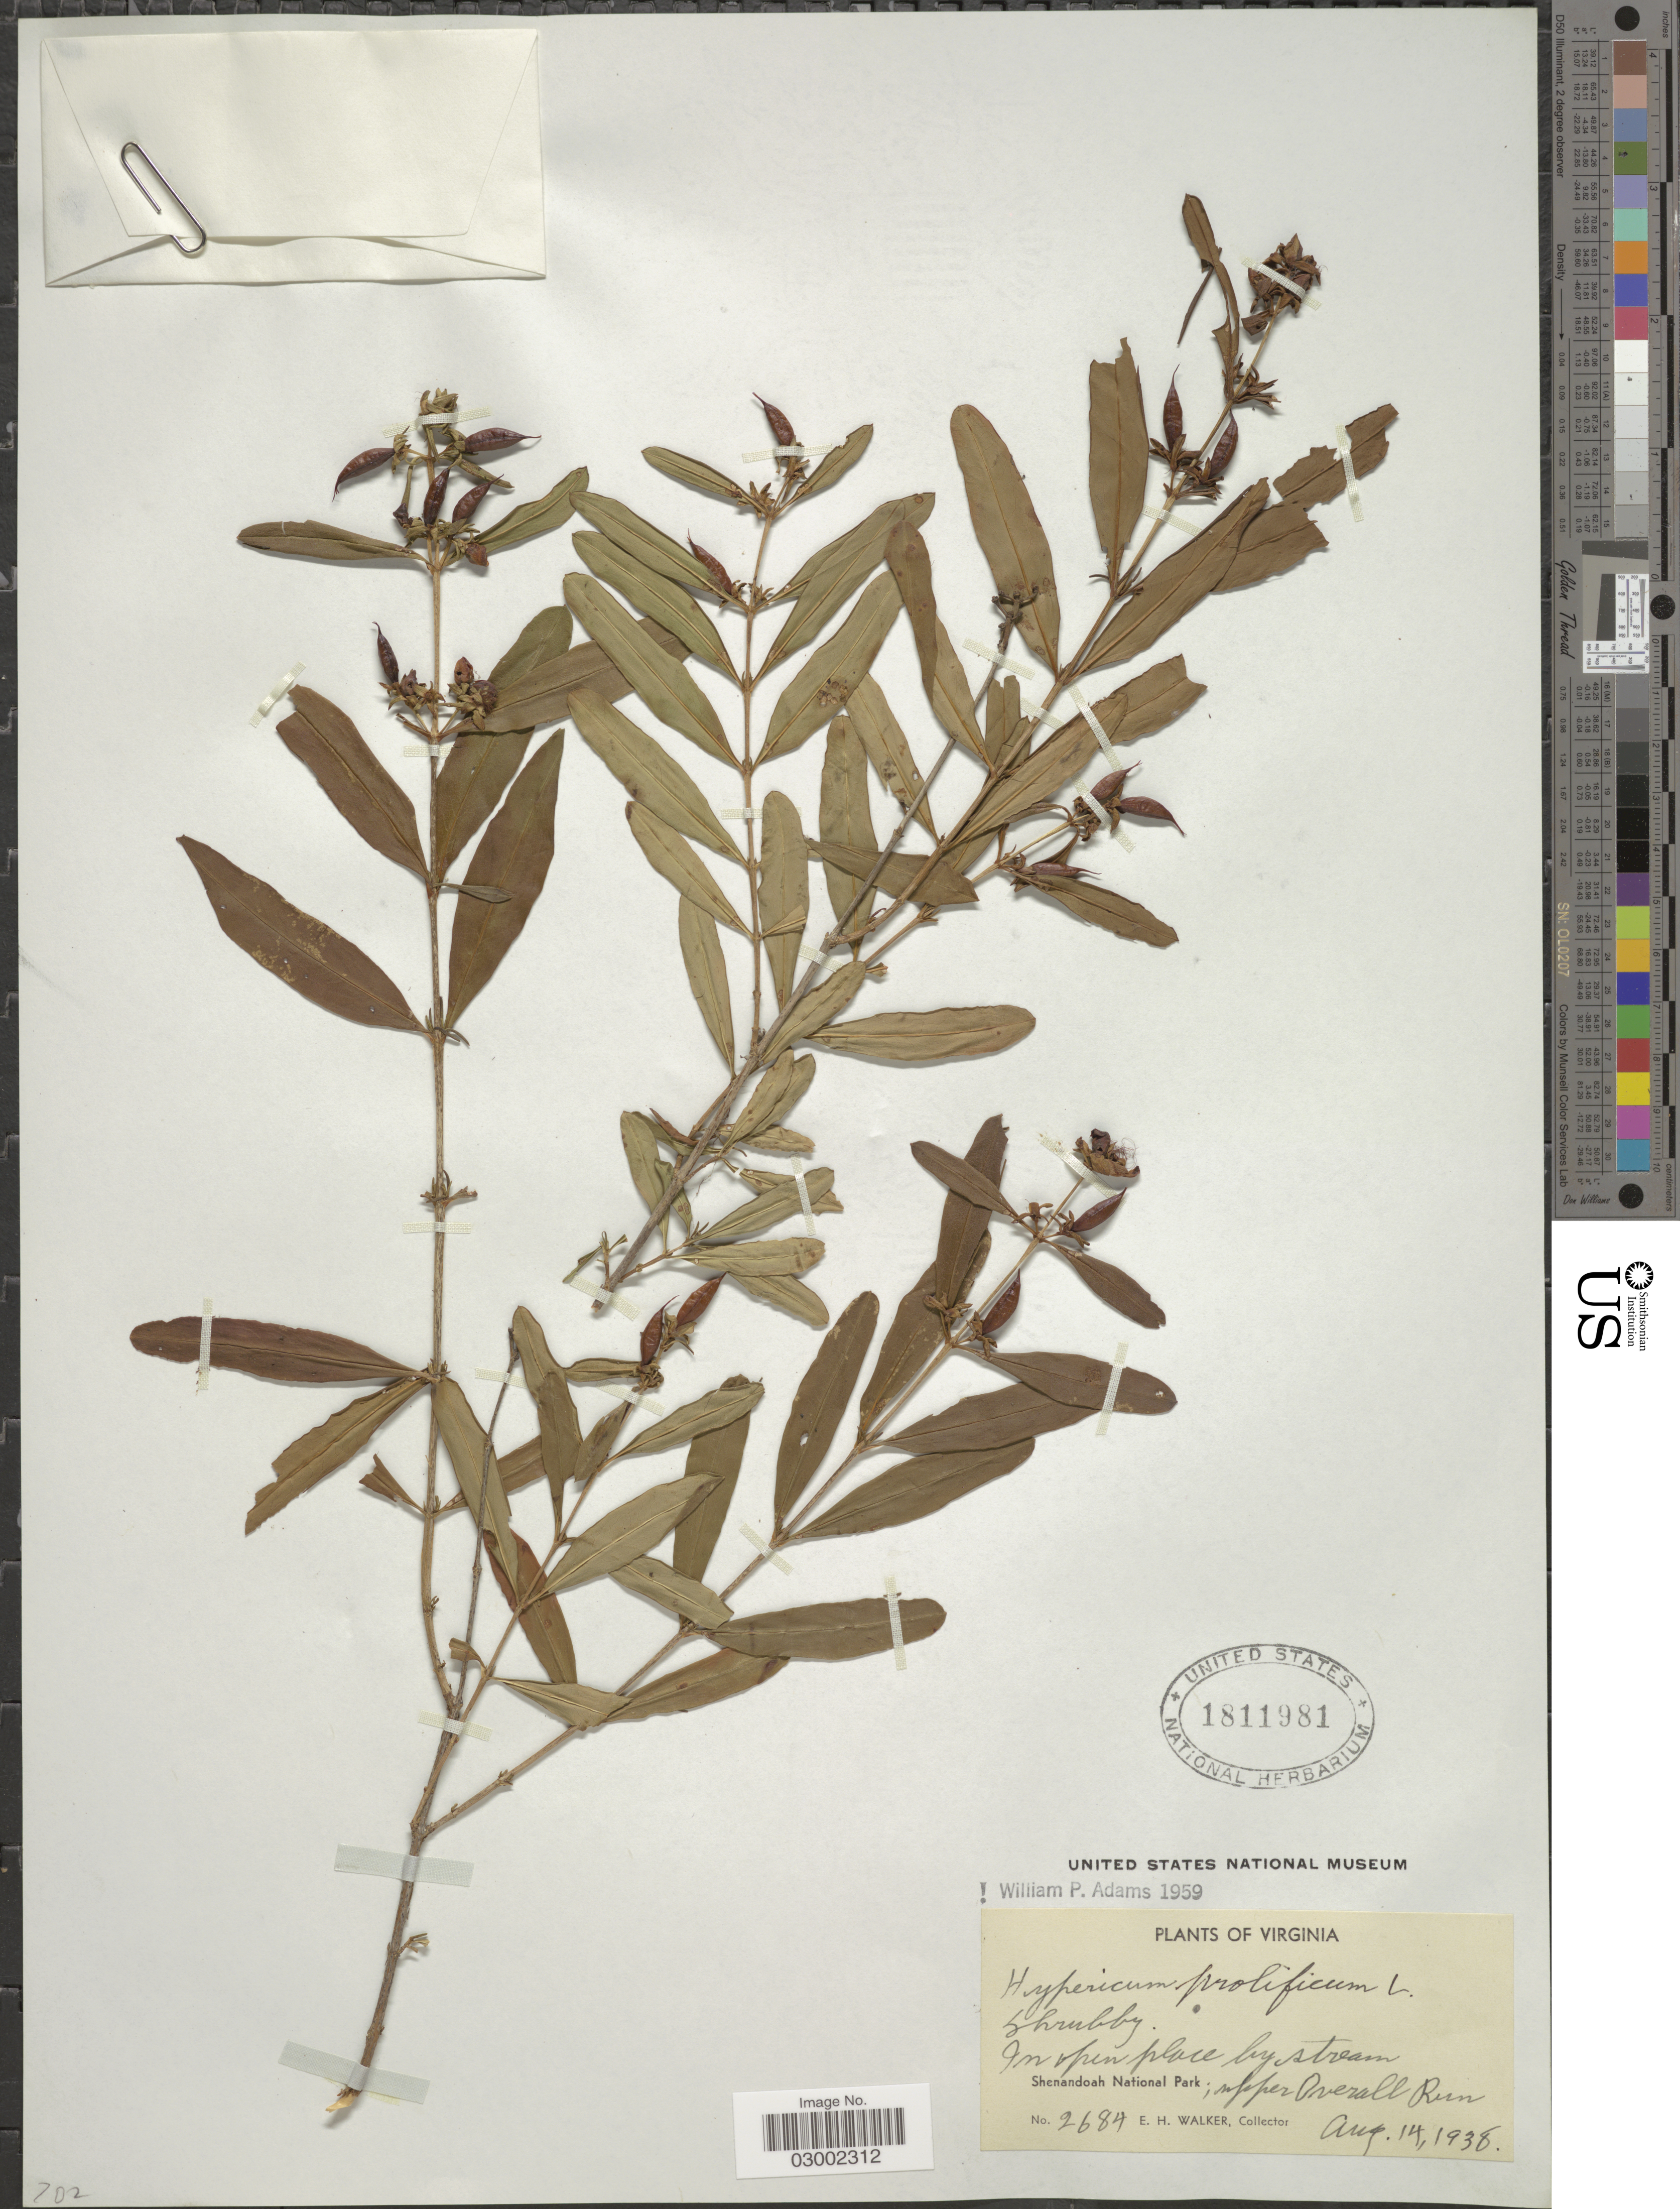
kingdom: Plantae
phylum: Tracheophyta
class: Magnoliopsida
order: Malpighiales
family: Hypericaceae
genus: Hypericum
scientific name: Hypericum prolificum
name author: L.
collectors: E. H. Walker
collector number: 2684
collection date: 1938-08-14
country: United States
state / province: Virginia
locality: Shenandoah National Park; upper Overall run.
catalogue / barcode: US 1811981